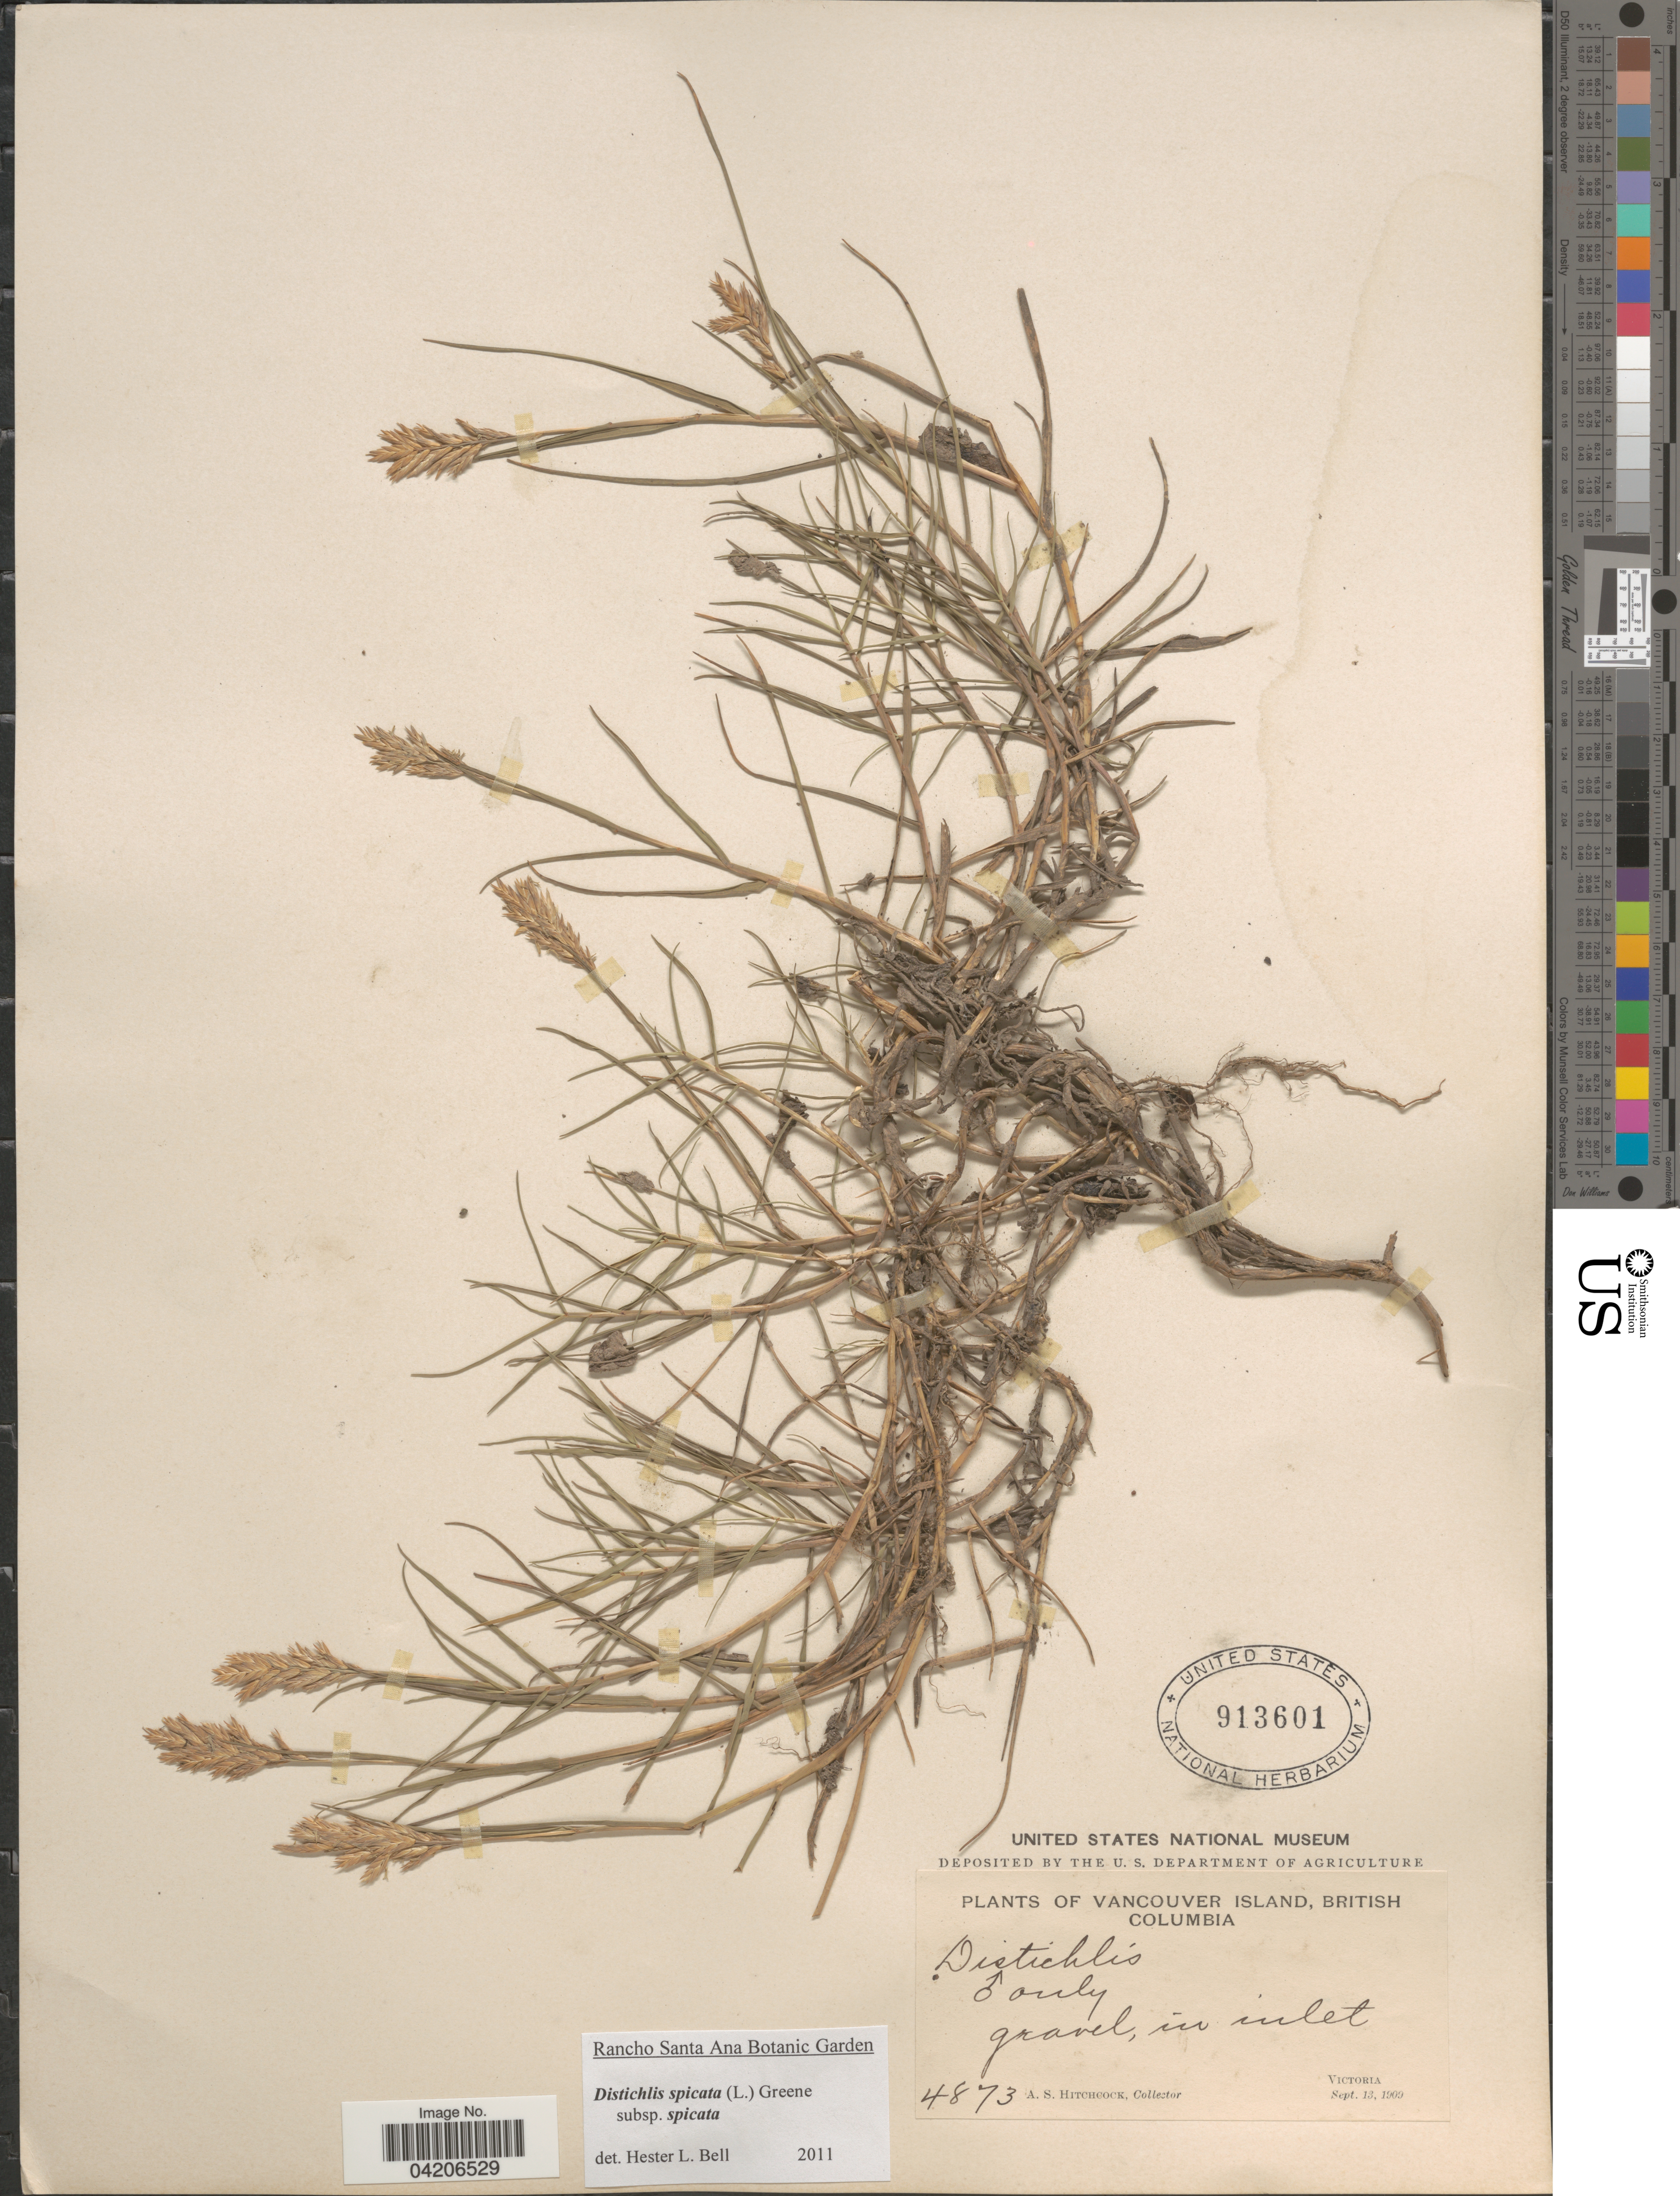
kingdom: Plantae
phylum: Tracheophyta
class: Liliopsida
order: Poales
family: Poaceae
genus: Distichlis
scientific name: Distichlis spicata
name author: (L.) Greene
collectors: A. S. Hitchcock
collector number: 4873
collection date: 1909-09-13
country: Canada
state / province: British Columbia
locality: Vancouver Island. Gravel, in inlet. Victoria.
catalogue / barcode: US 913601